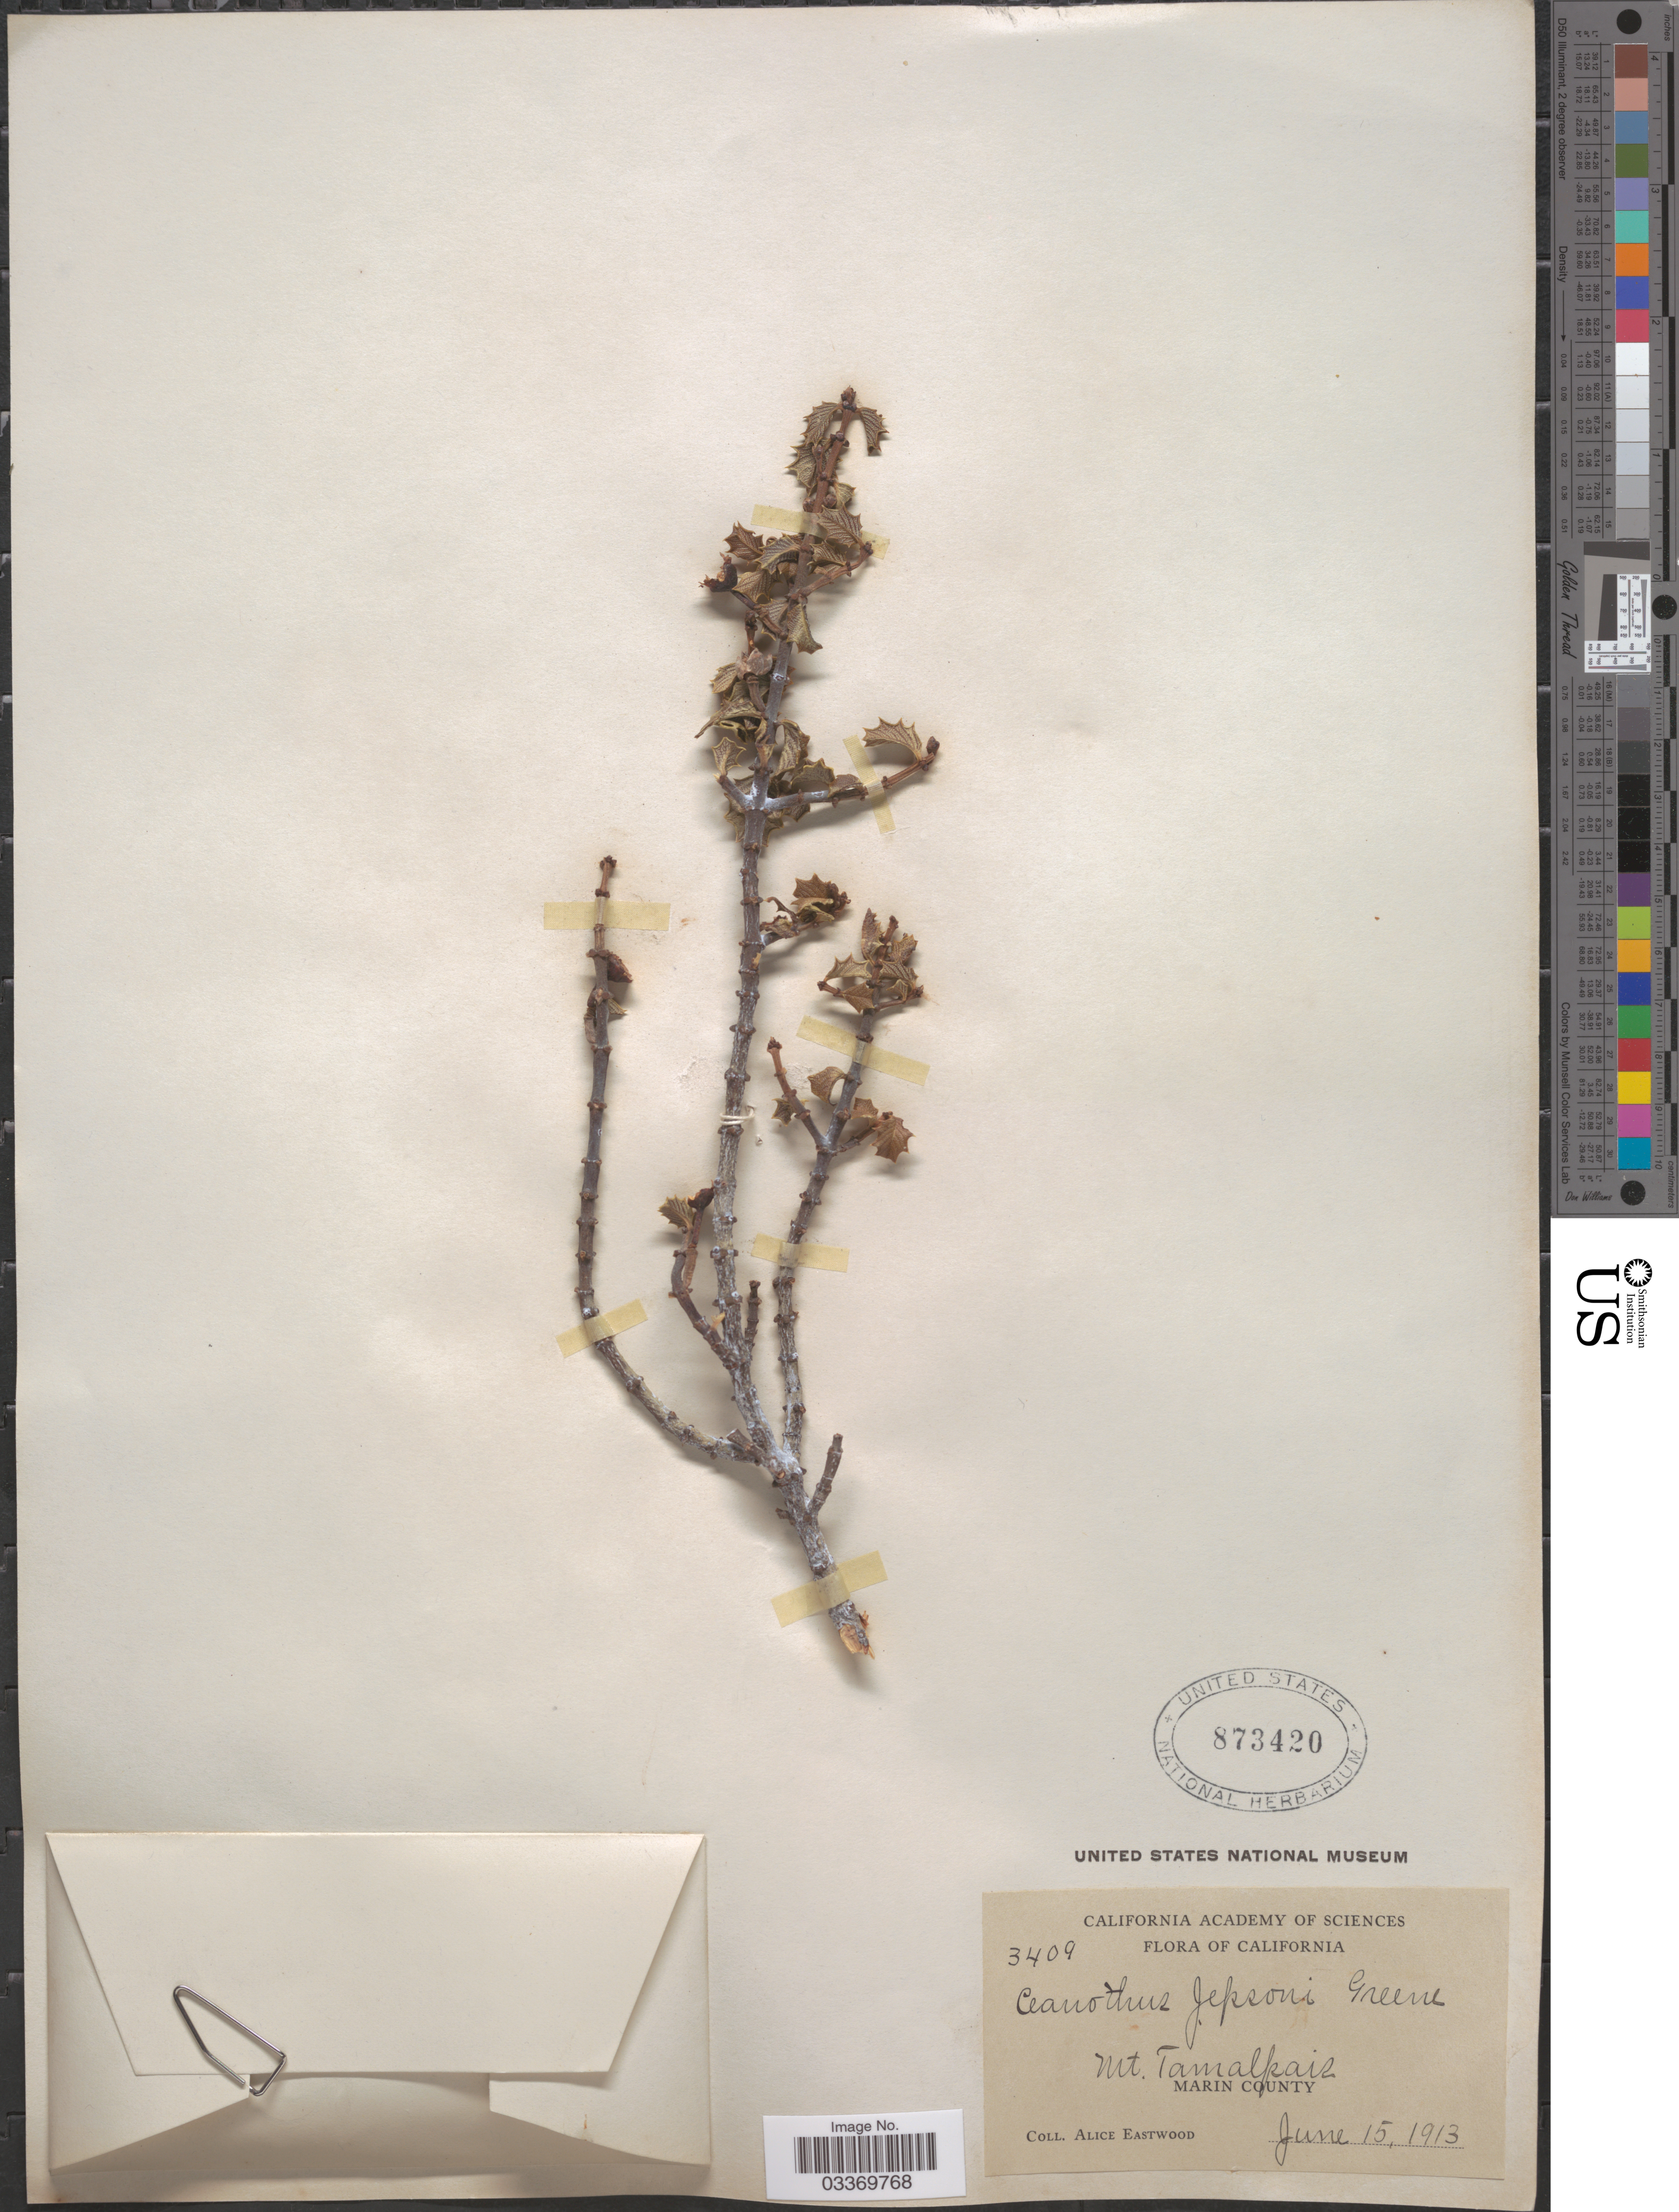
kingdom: Plantae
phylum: Tracheophyta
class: Magnoliopsida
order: Rosales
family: Rhamnaceae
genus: Ceanothus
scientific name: Ceanothus jepsonii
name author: Greene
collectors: A. Eastwood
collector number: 3409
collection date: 1913-06-15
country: United States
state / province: California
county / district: Marin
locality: Mt. Tamalpais. Marin County.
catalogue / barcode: US 873420